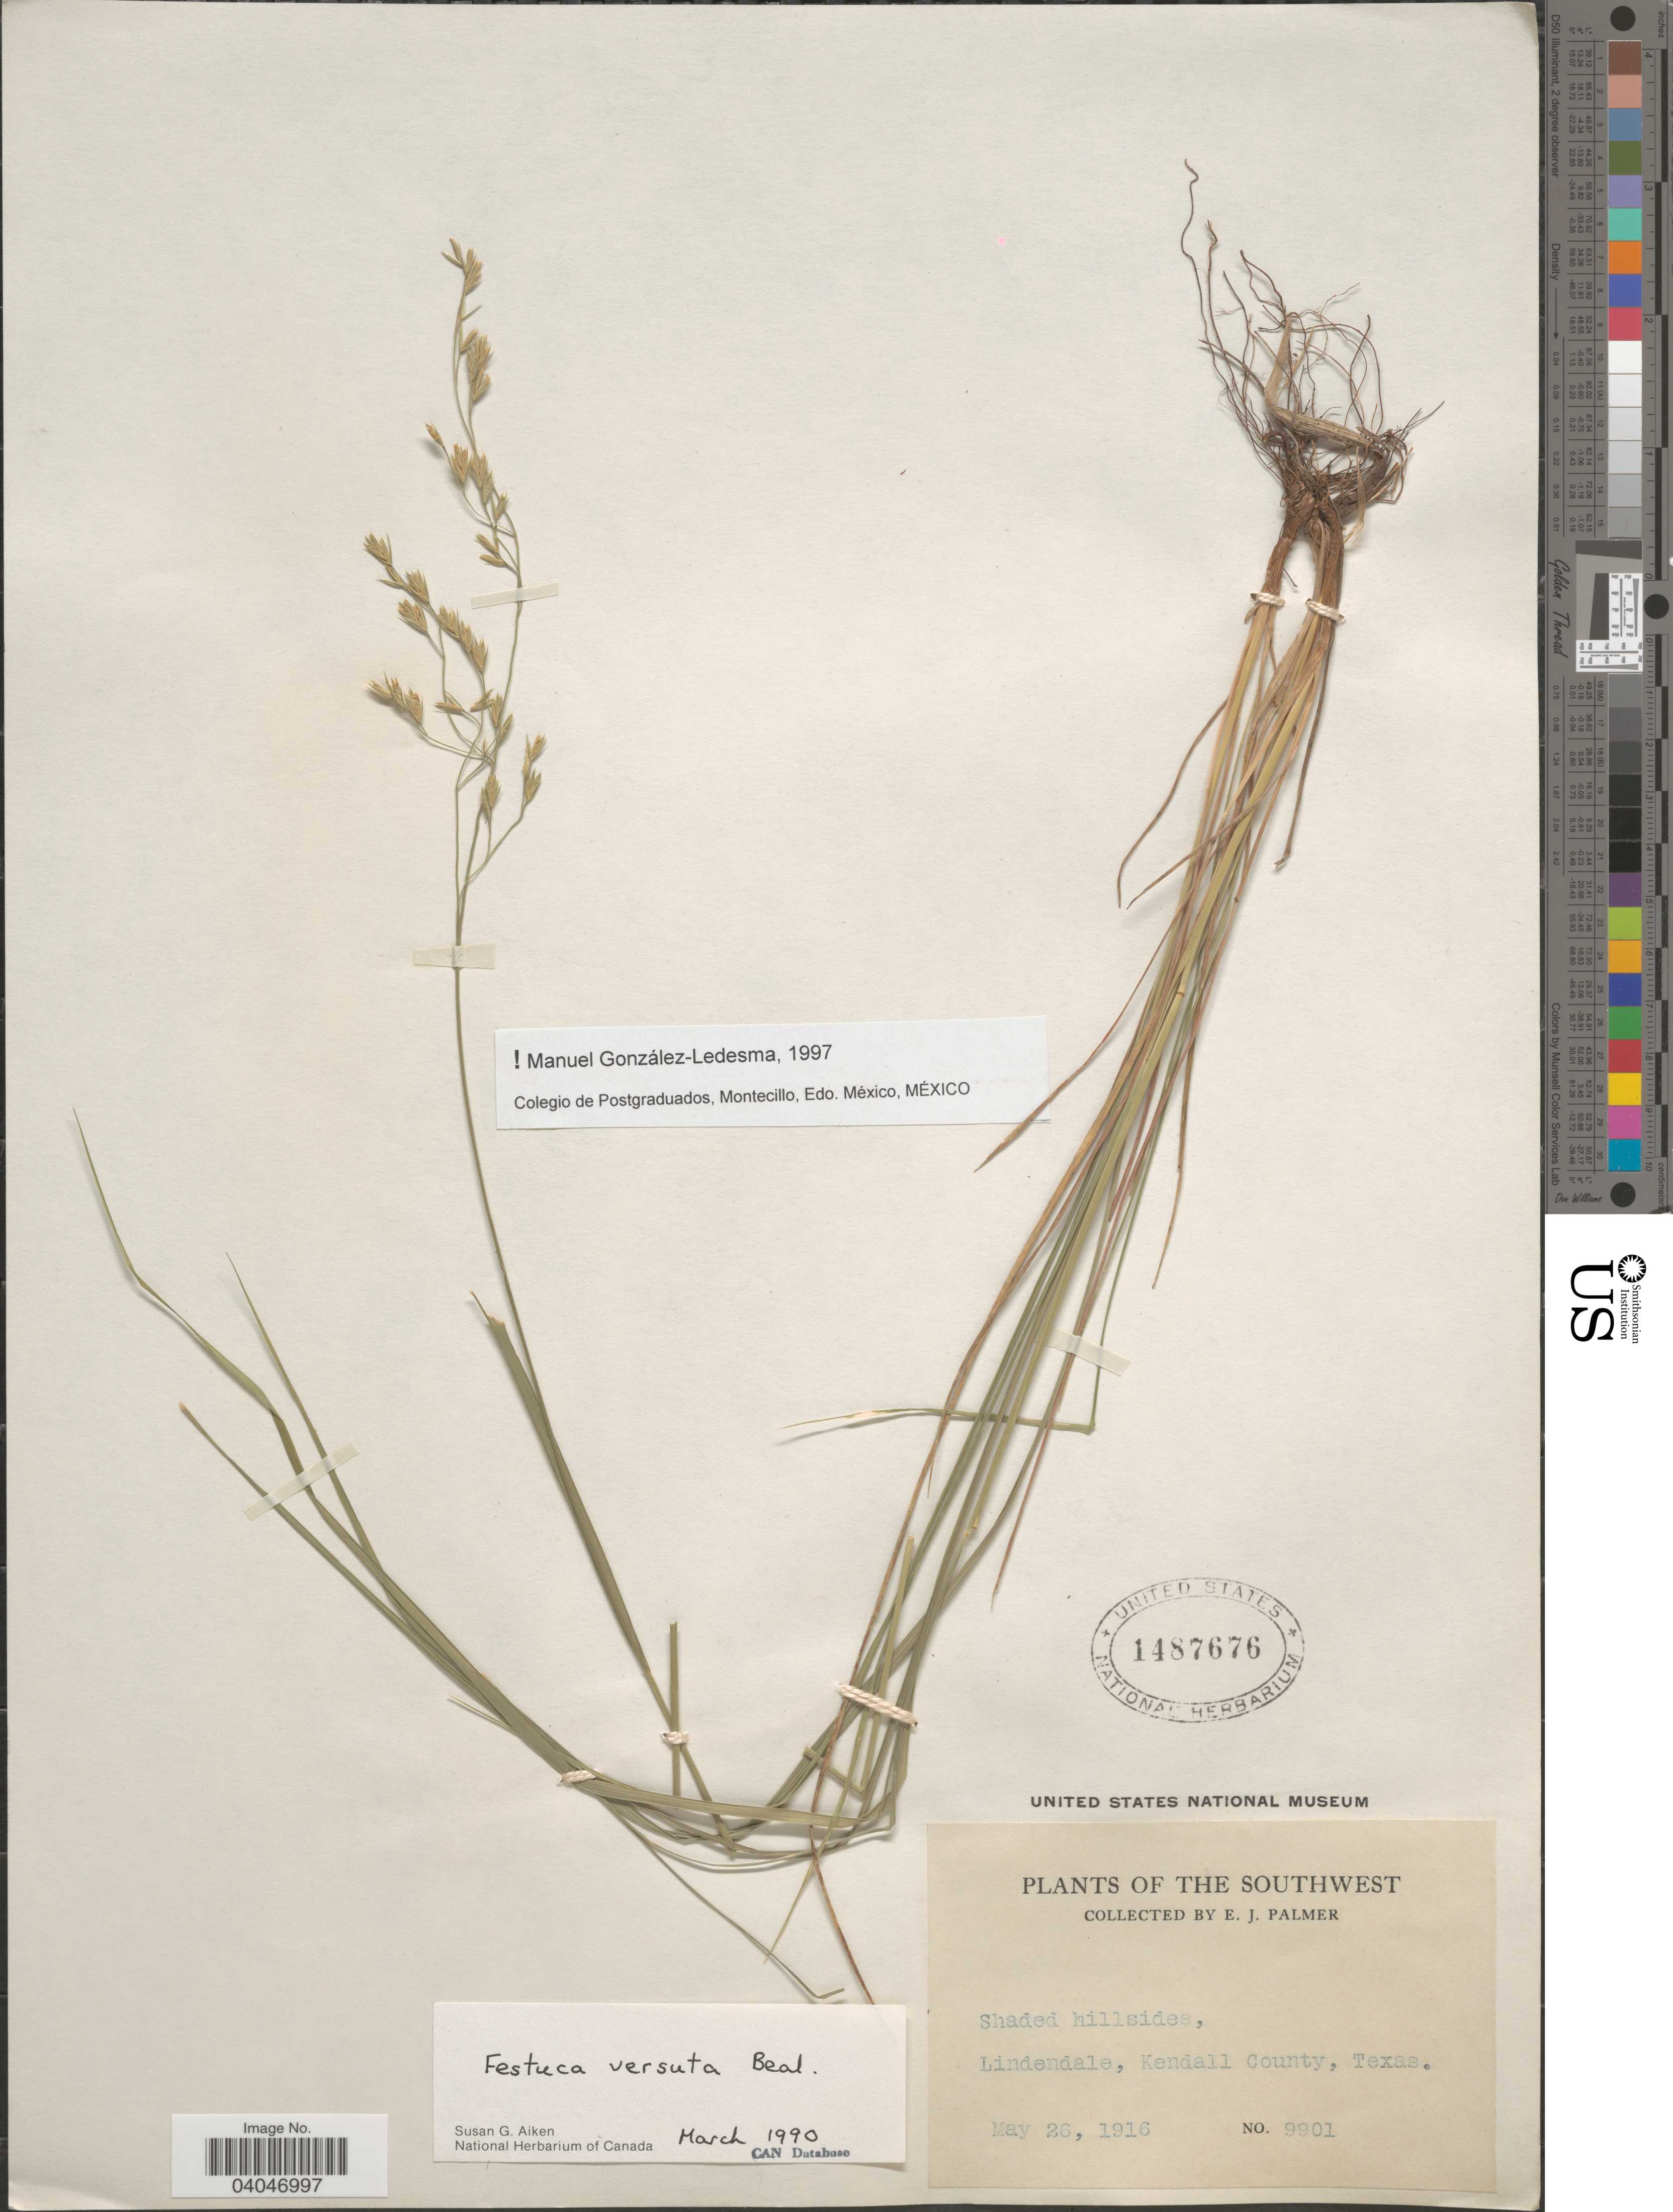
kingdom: Plantae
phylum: Tracheophyta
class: Liliopsida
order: Poales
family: Poaceae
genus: Festuca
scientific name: Festuca versuta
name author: W.J. Beal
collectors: E. J. Palmer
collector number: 9901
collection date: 1916-05-26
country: United States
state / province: Texas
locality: The Southwest. Lindendale, Kendall County.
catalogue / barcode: US 1487676